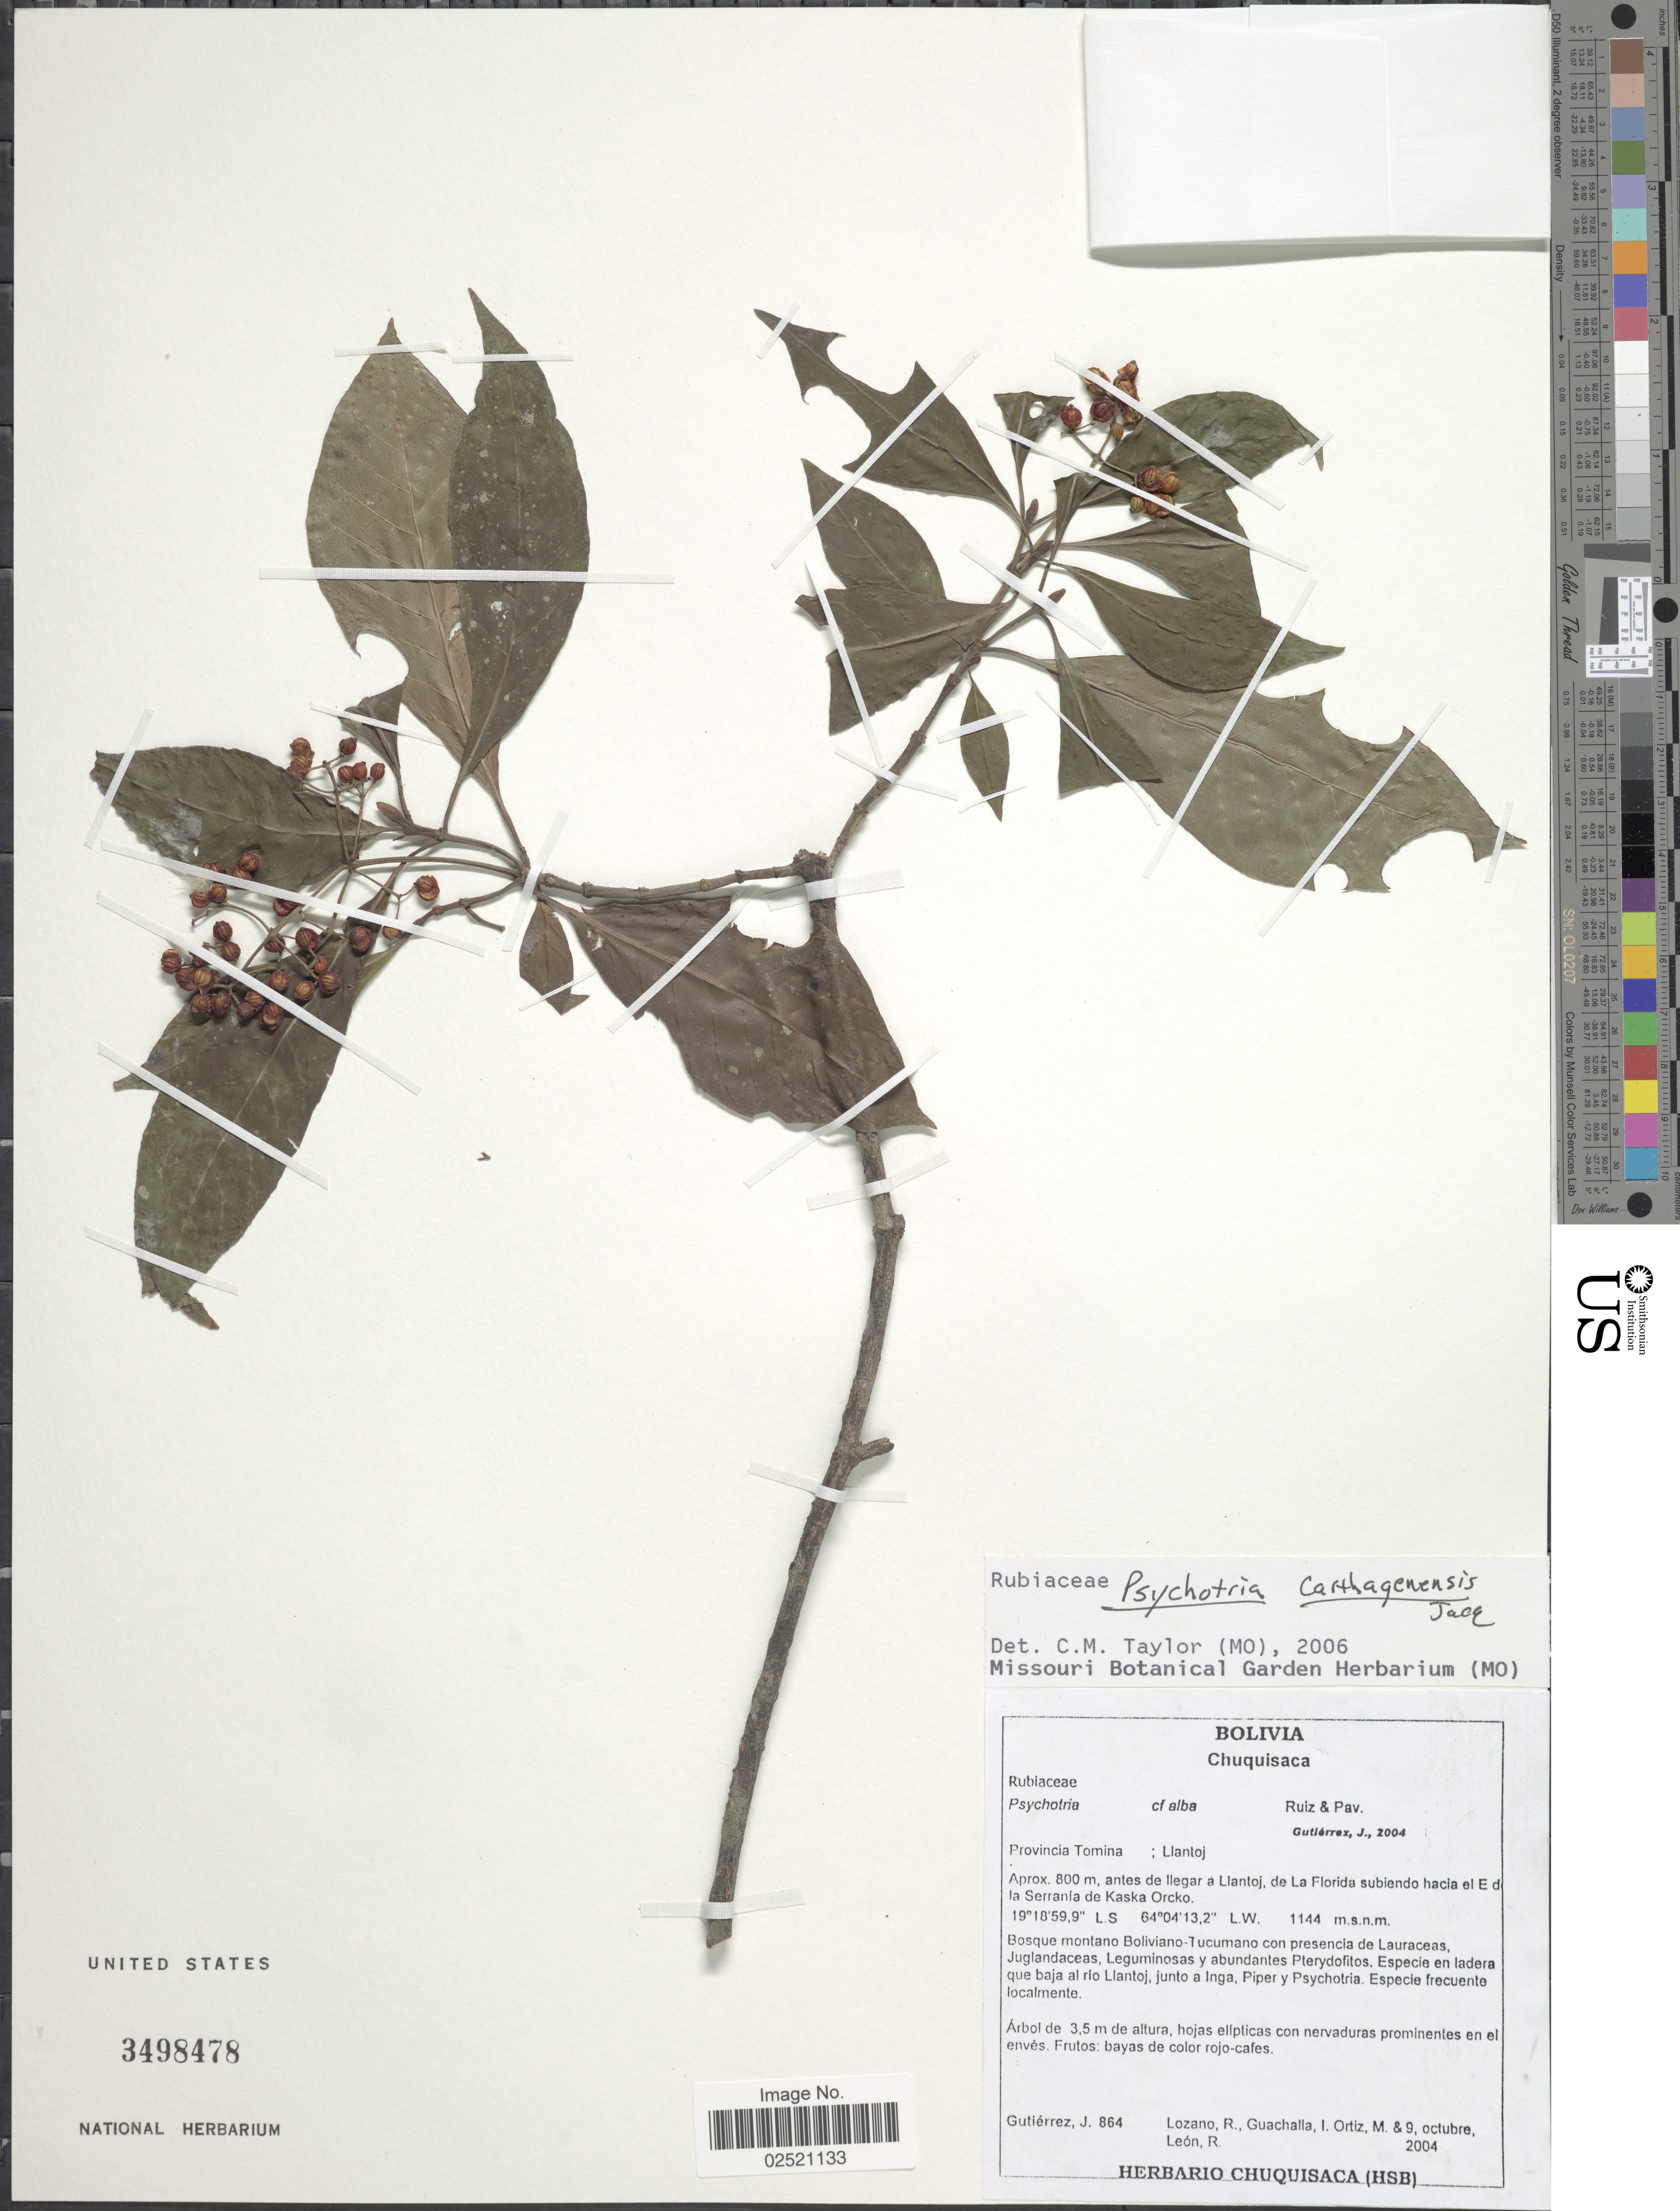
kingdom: Plantae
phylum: Tracheophyta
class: Magnoliopsida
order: Gentianales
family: Rubiaceae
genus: Psychotria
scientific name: Psychotria carthagenensis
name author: Jacq.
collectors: J. Gutiérrez, R. Lozano, I. Guachalla, M. Ortíz & R. A. León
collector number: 864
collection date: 2004-10-09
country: Bolivia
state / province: Chuquisaca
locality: Provincia Tomina: Llantoj, antes de llegar a Llantoj, de La Florida subiendo hacia el E de la Serrania de Kaska Orcko, Bosque montano Boliviano-Tucumano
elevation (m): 1144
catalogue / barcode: US 3498478